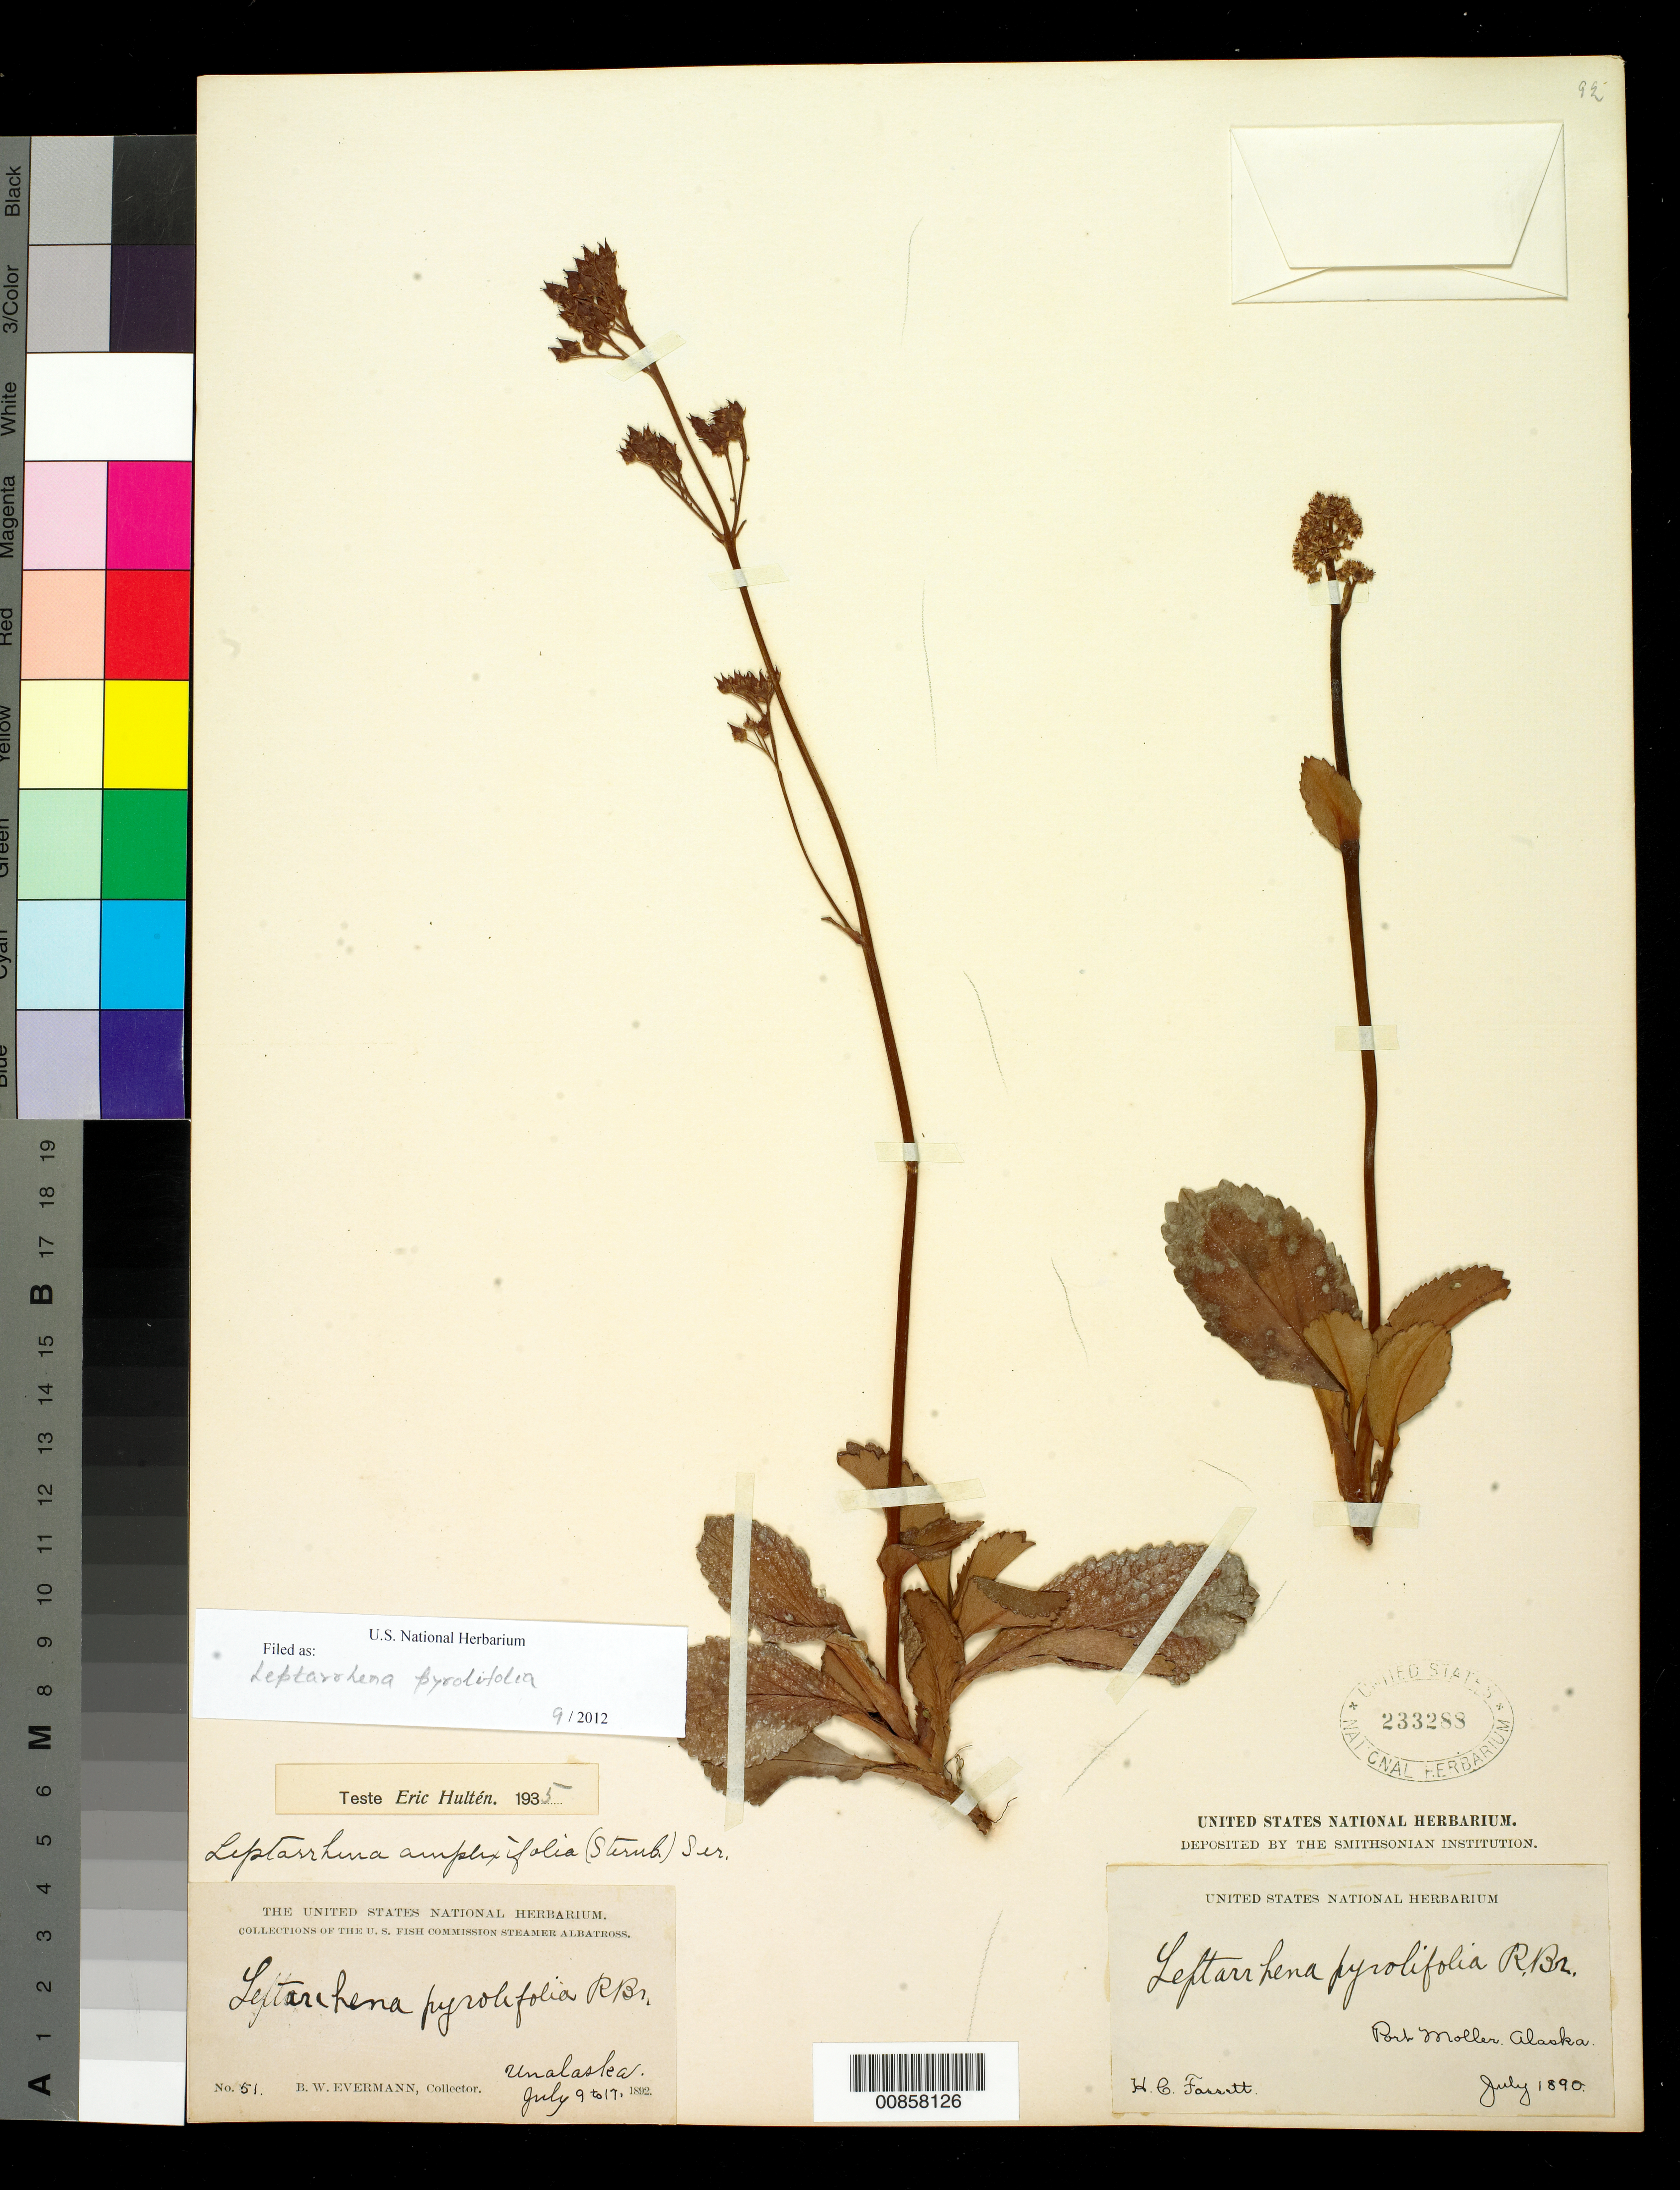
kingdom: Plantae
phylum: Tracheophyta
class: Magnoliopsida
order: Saxifragales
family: Saxifragaceae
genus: Leptarrhena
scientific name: Leptarrhena pyrolifolia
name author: (D. Don) Ser.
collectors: B. W. Evermann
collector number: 51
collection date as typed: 09 Jul 1892 to 17 Jul 1892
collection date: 1892-07-09/1892-07-17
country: United States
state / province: Alaska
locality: Unalaska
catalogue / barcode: US 233288